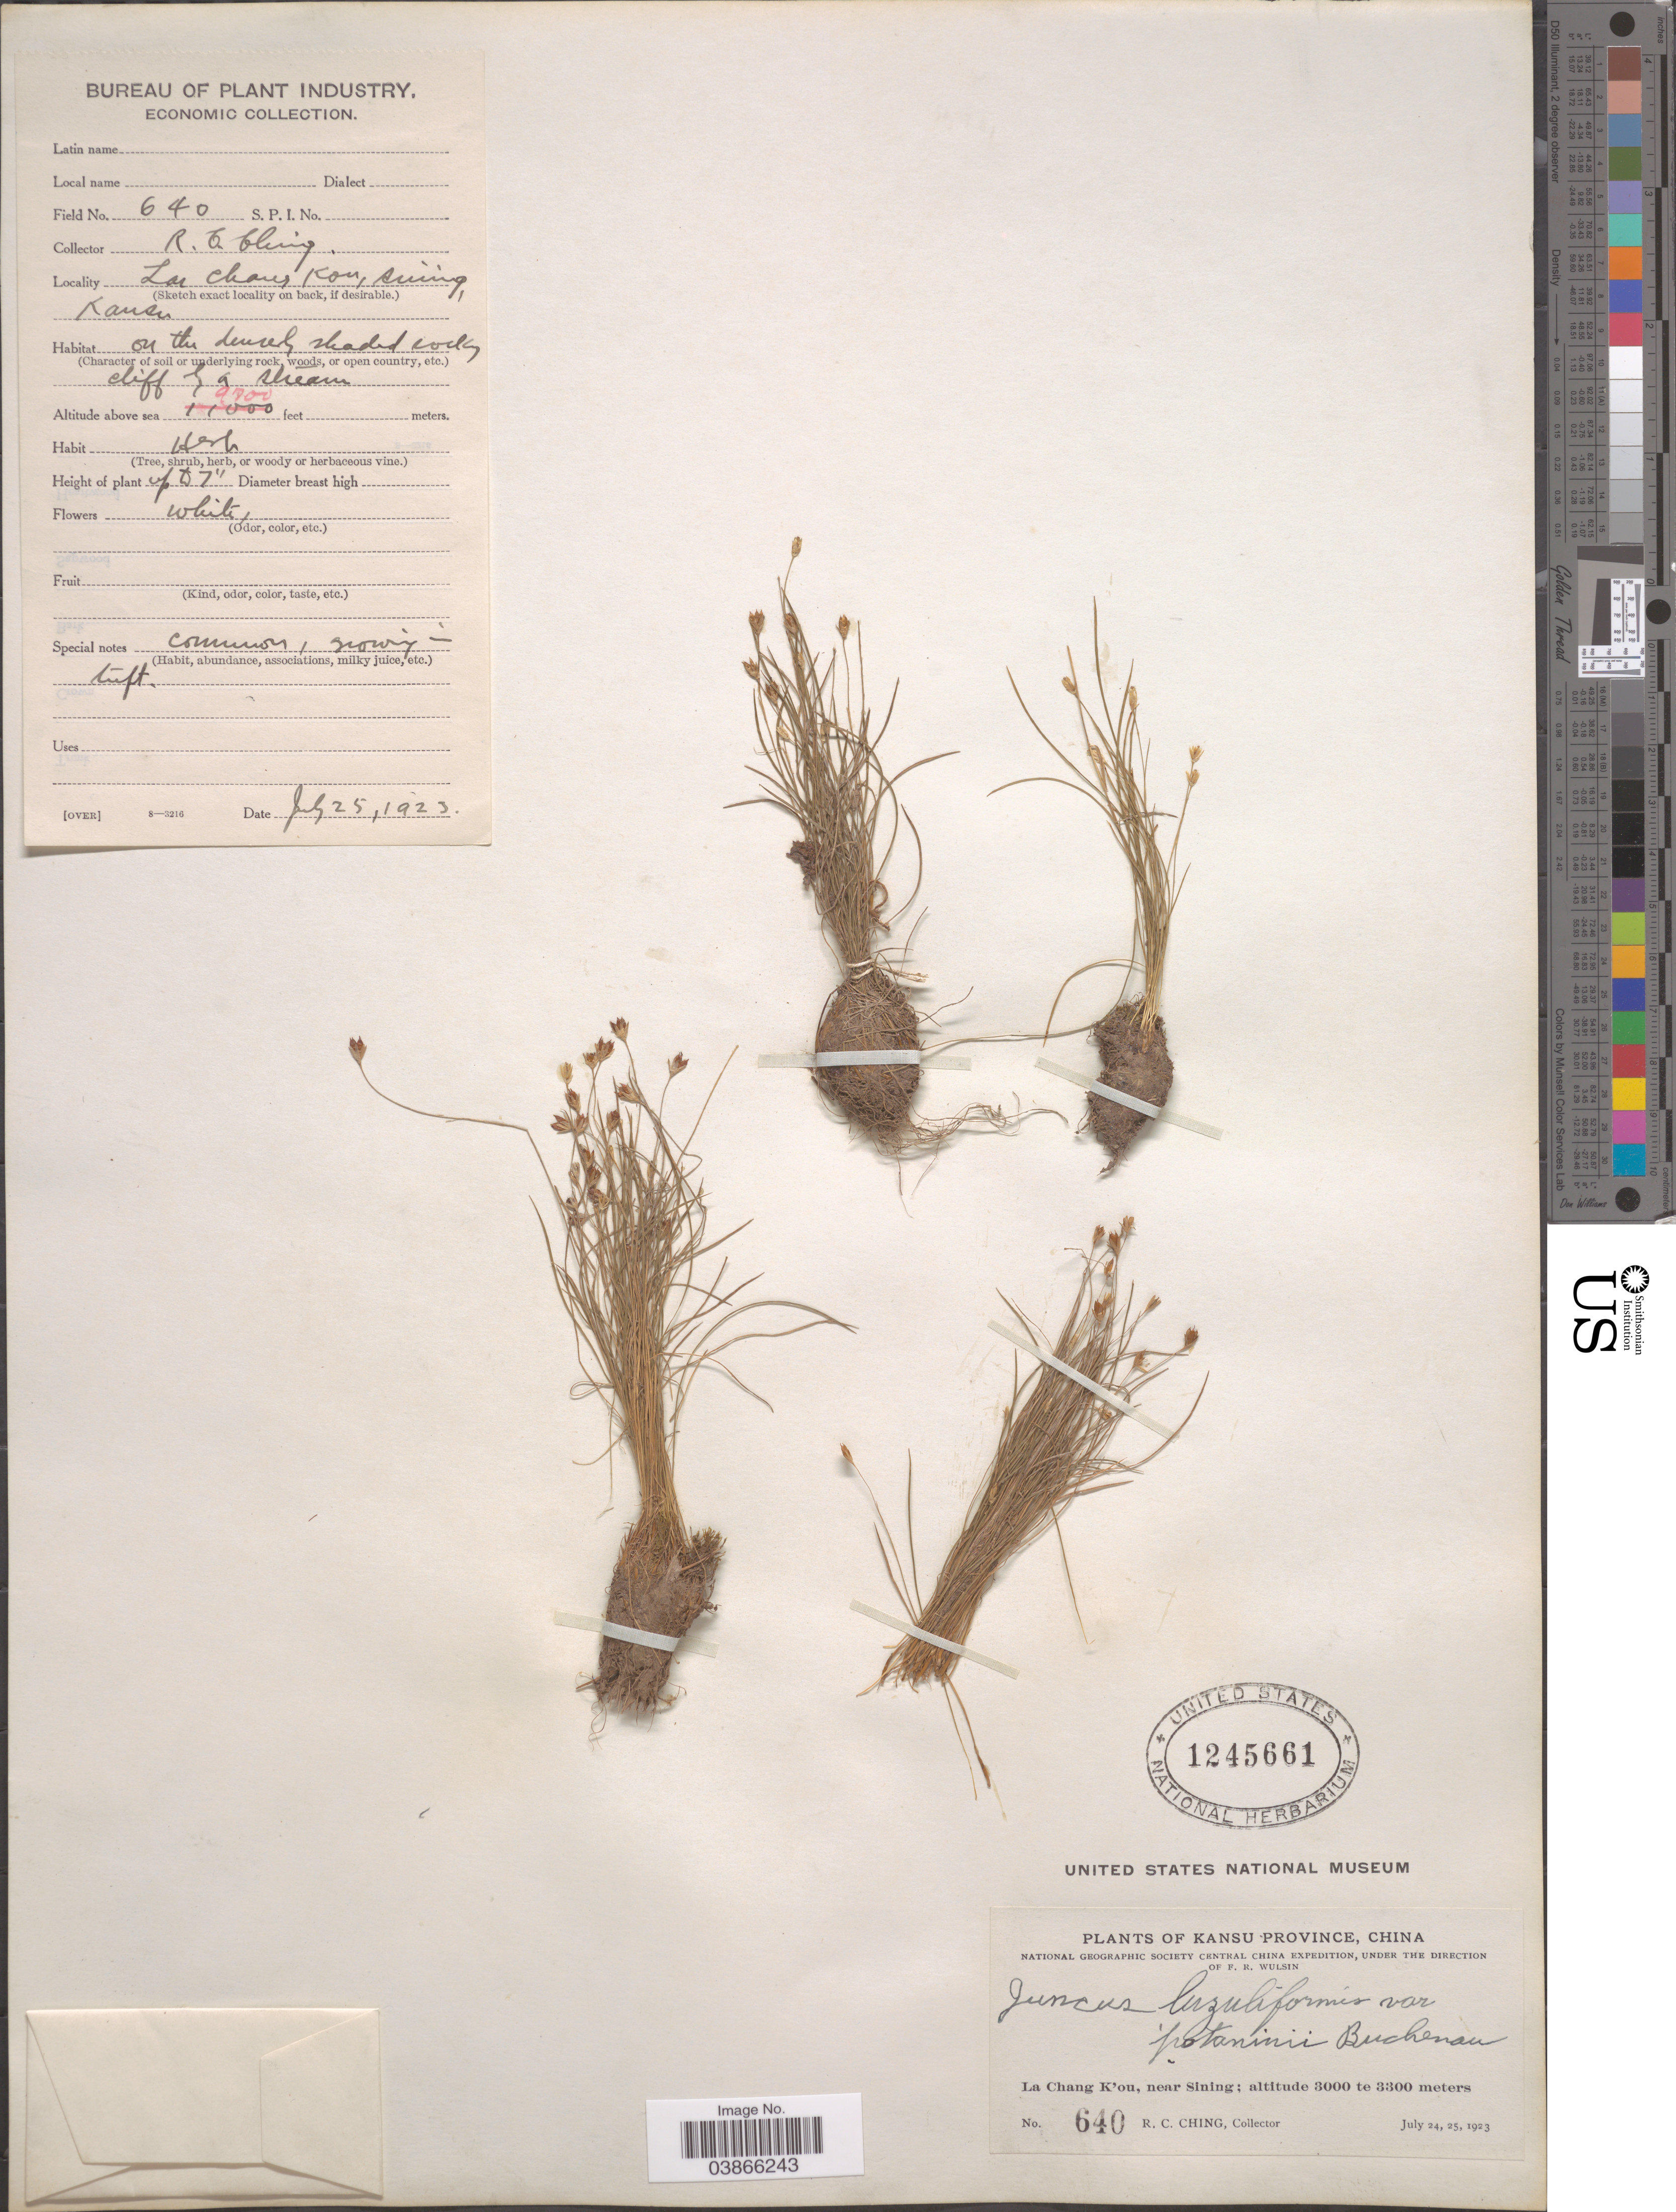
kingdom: Plantae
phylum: Tracheophyta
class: Liliopsida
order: Poales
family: Juncaceae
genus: Juncus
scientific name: Juncus luzuliformis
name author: Franch.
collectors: R. C. Ching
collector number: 640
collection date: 1923-07-25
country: China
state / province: Gansu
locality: Kansu Province. La Chang K'ou, near Sining. Lai Chang Kon [interpreted].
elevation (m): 2957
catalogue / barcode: US 1245661